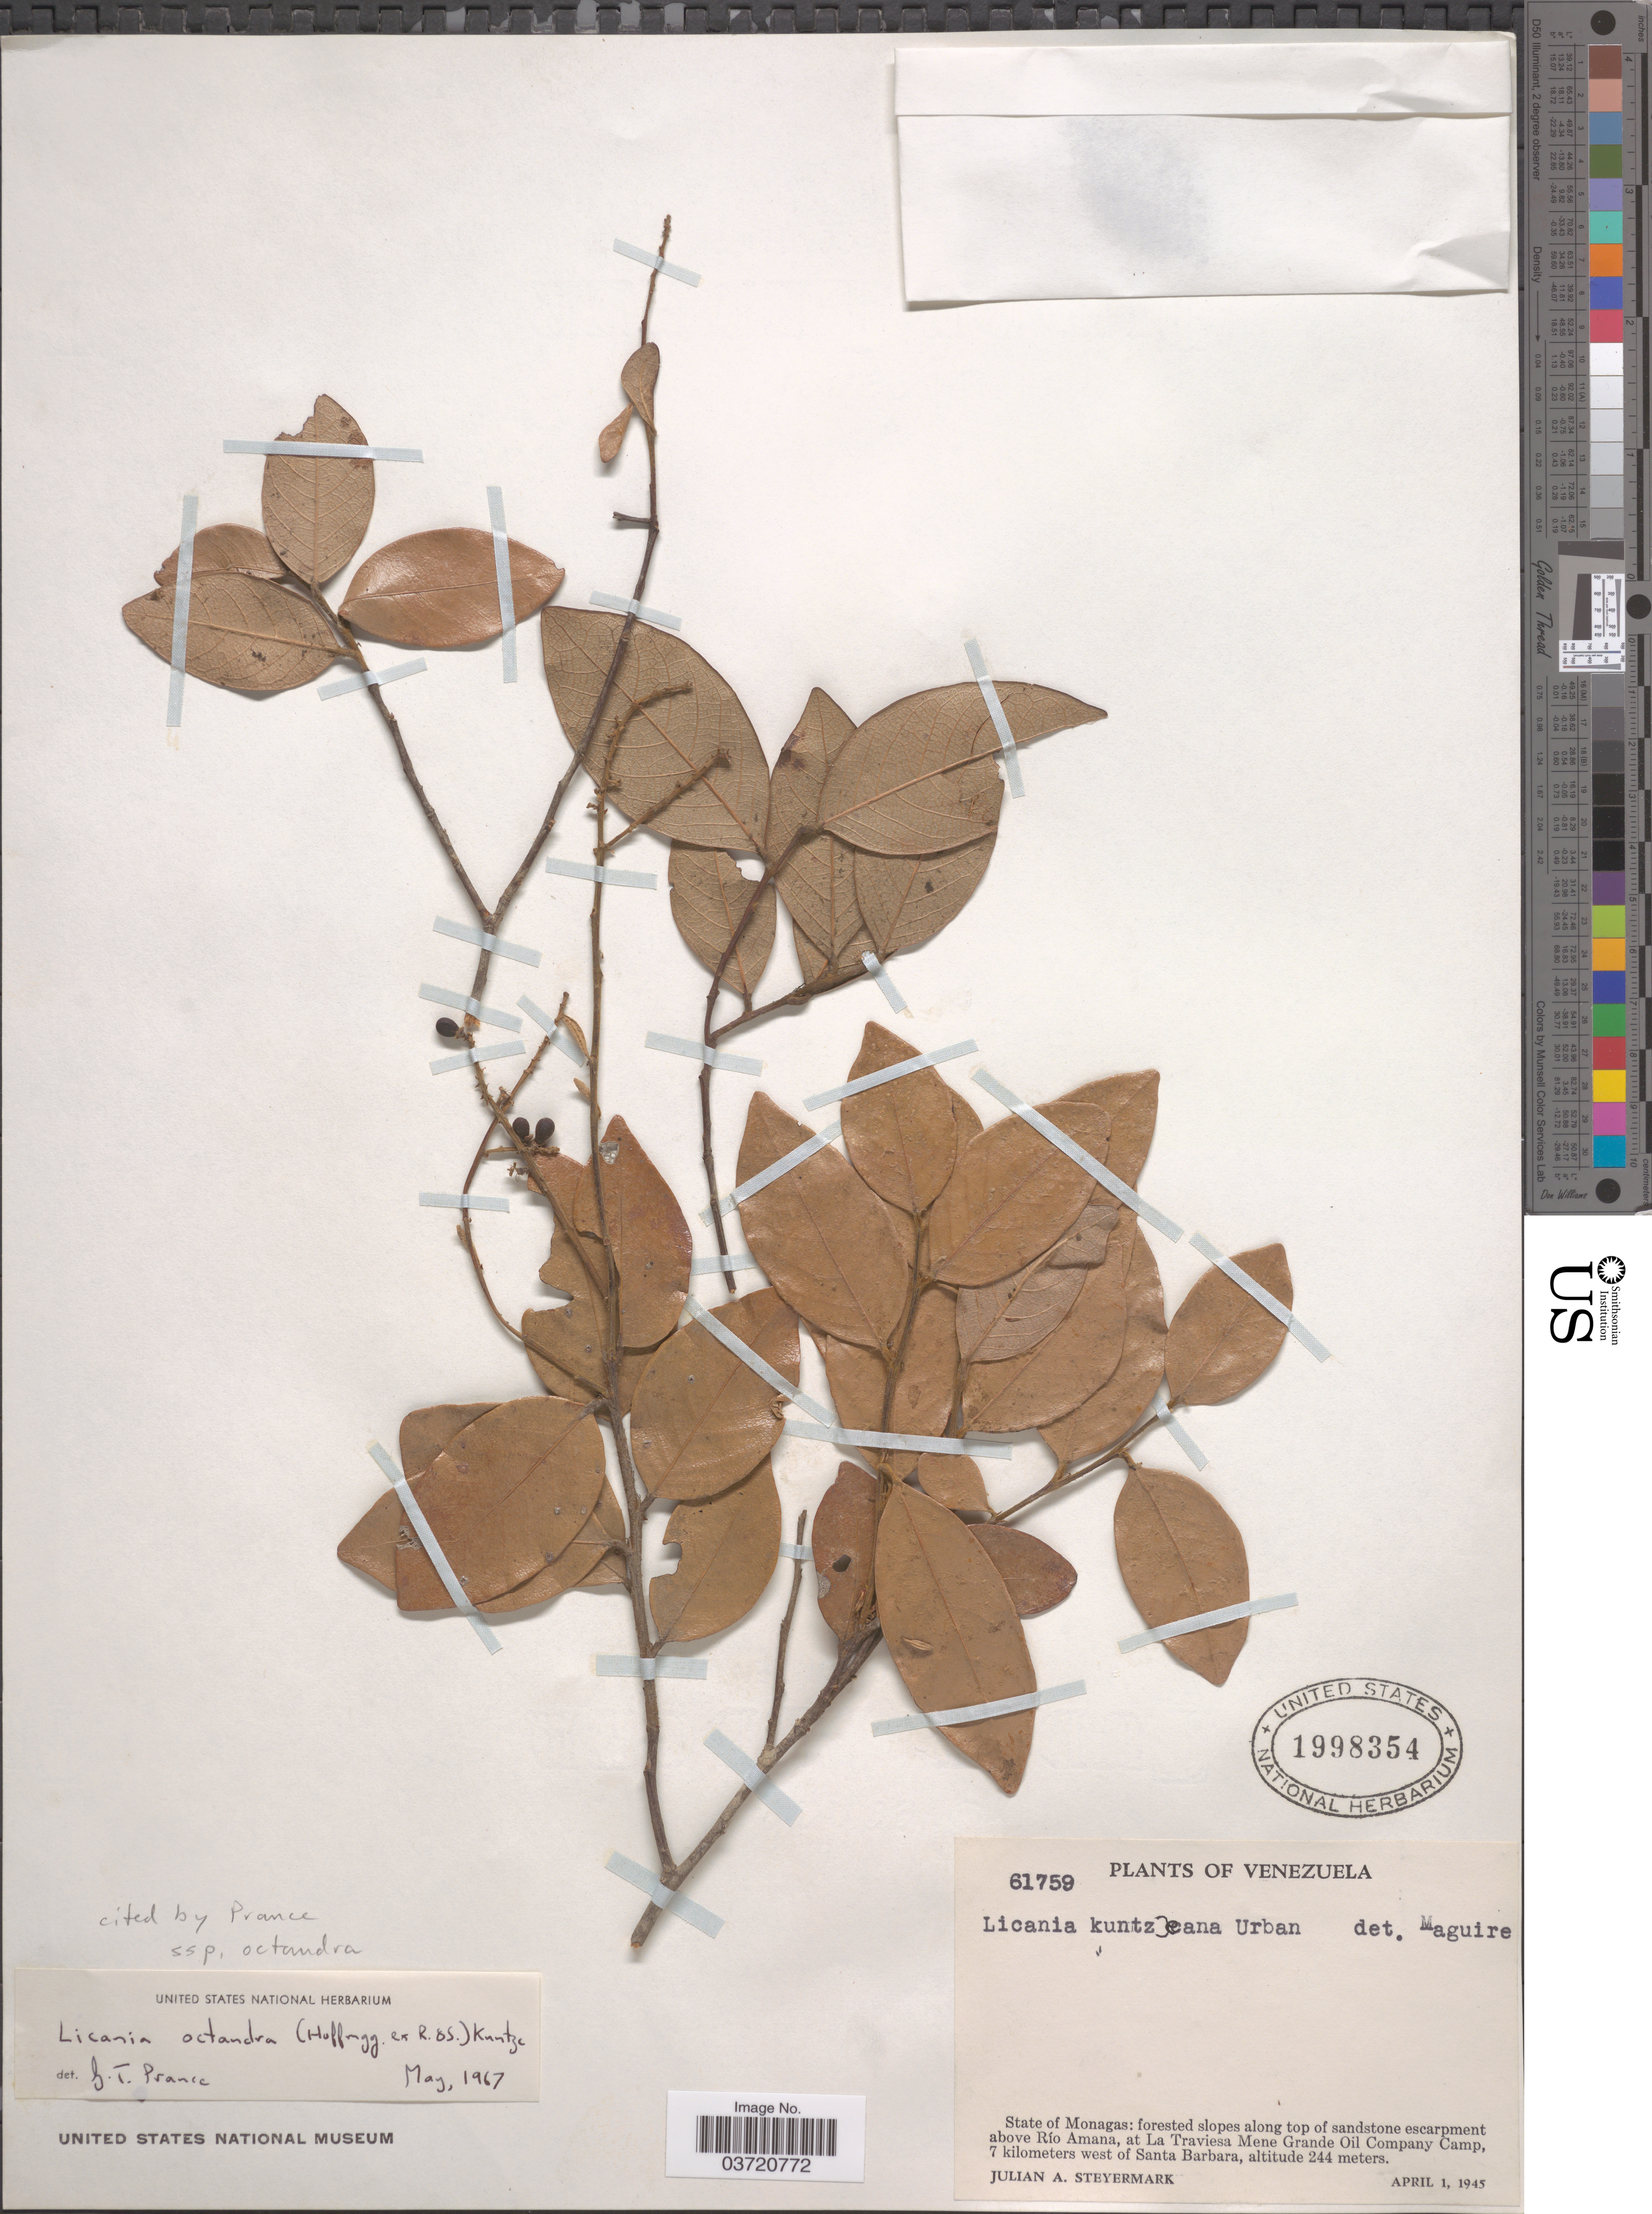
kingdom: Plantae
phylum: Tracheophyta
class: Magnoliopsida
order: Malpighiales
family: Chrysobalanaceae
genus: Leptobalanus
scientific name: Leptobalanus octandrus subsp. octandrus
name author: (Hoffmanns. ex Schult.) Sothers & Prance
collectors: J. Steyermark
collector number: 61759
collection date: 1945-04-01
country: Venezuela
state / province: Monagas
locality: Forested slopes along top of sandstone escarpment above Río Amana, At La Traviesa Mene Grande Oil Company Camp, 7 kilometers west of Santa Barbara.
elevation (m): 244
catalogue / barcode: US 1998354